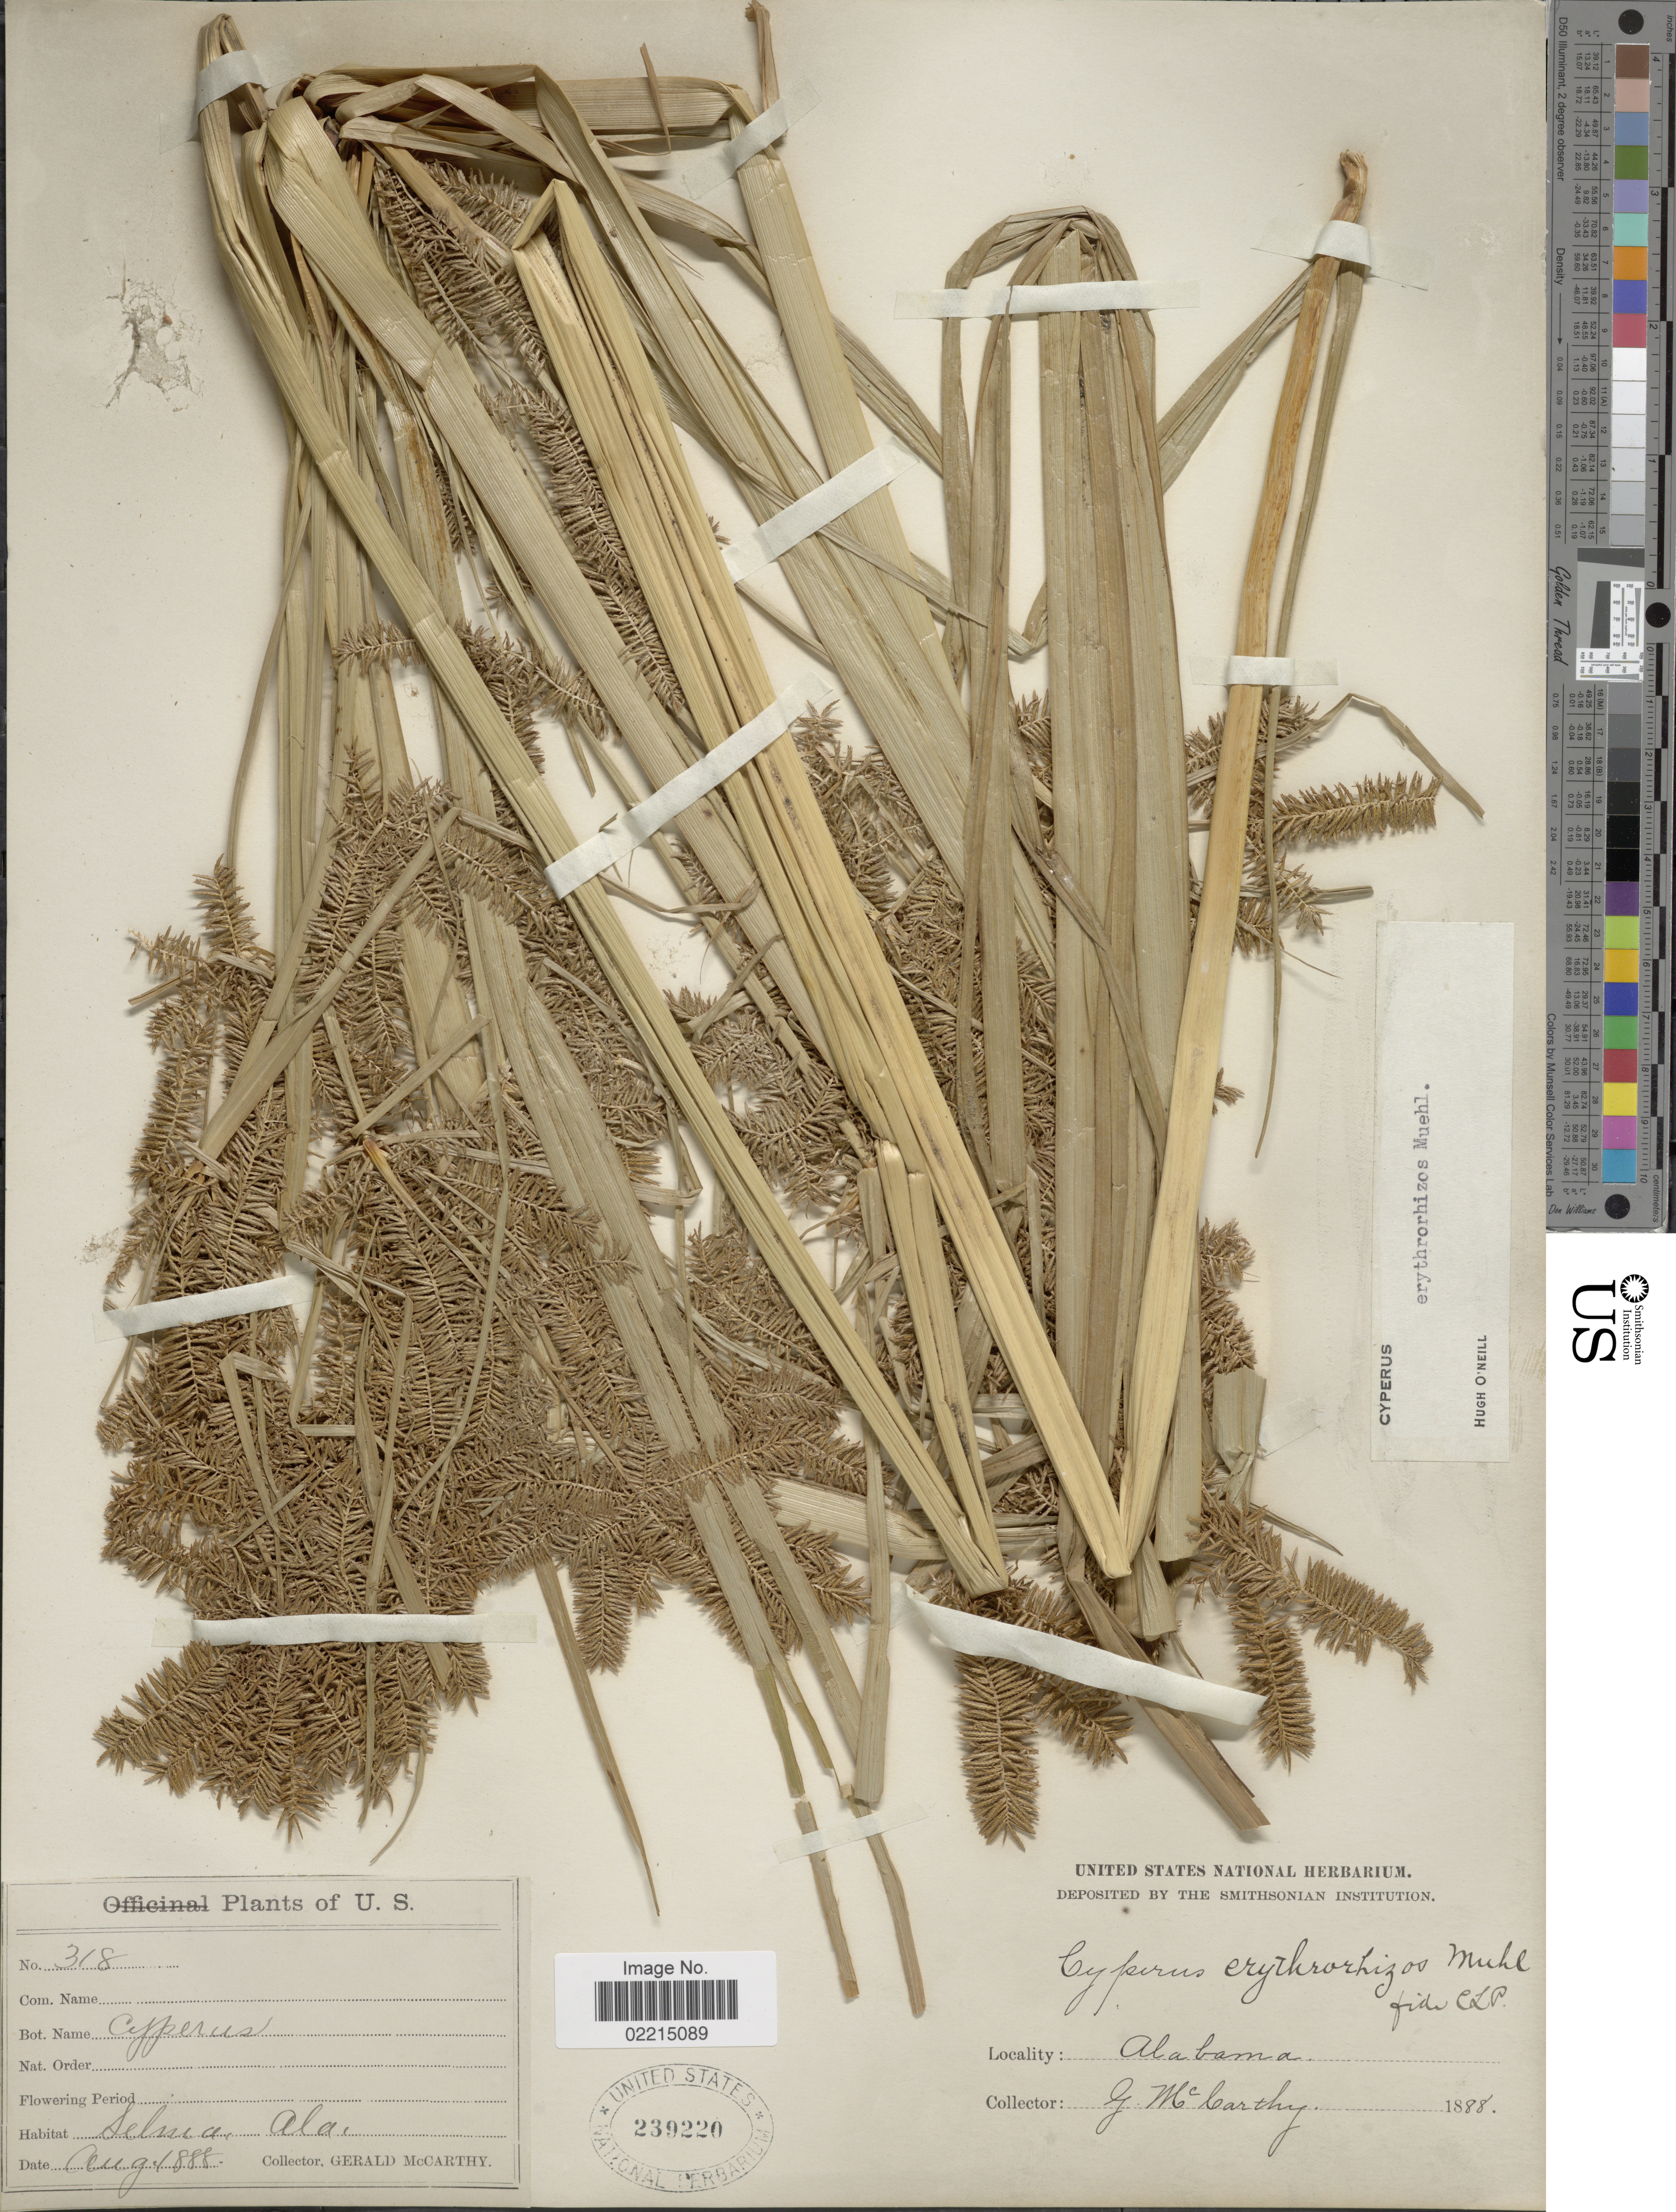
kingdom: Plantae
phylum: Tracheophyta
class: Liliopsida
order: Poales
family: Cyperaceae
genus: Cyperus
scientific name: Cyperus erythrorhizos Muhl.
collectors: G. McCarthy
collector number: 318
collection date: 1888-08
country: United States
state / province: Alabama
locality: Selnia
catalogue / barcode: US 239220